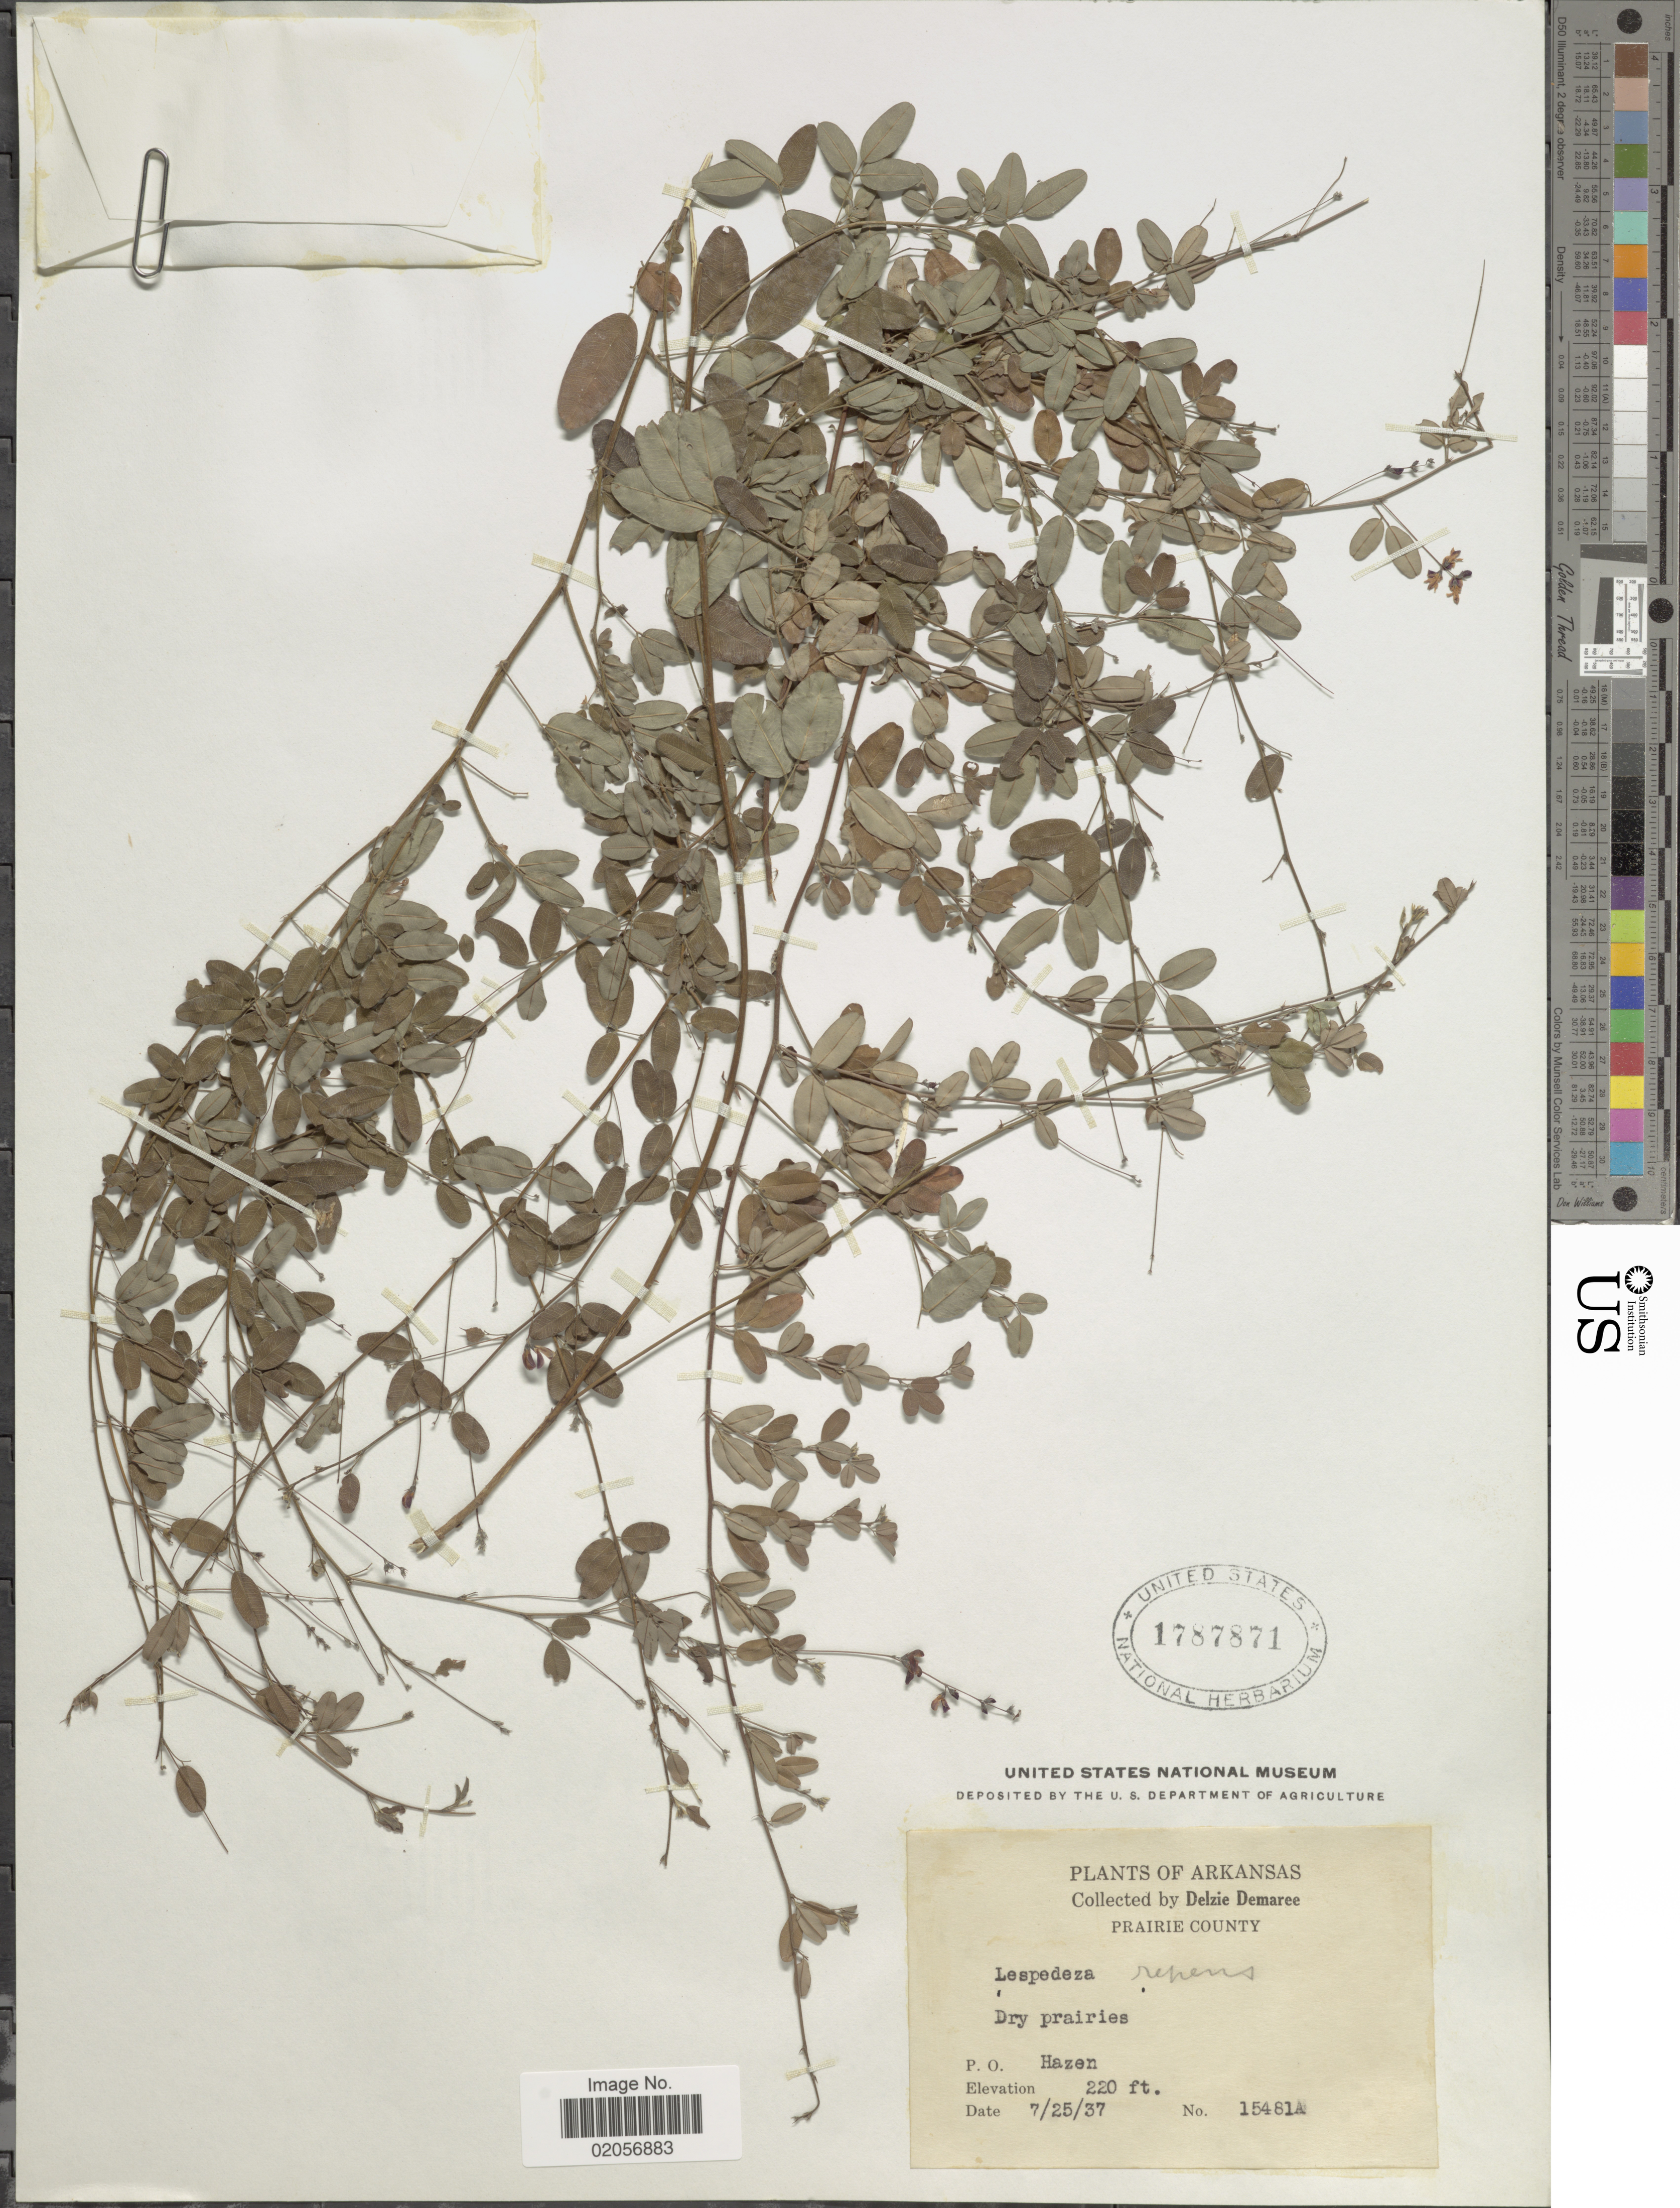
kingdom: Plantae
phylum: Tracheophyta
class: Magnoliopsida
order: Fabales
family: Fabaceae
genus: Lespedeza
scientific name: Lespedeza repens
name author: (L.) W.P.C. Barton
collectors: D. Demaree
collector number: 15481A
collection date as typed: Transcribed d/m/y: 25/7/37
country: United States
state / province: Arkansas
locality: Prairie County, Dry prairies. P. O. Hazen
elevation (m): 67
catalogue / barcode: US 1787871